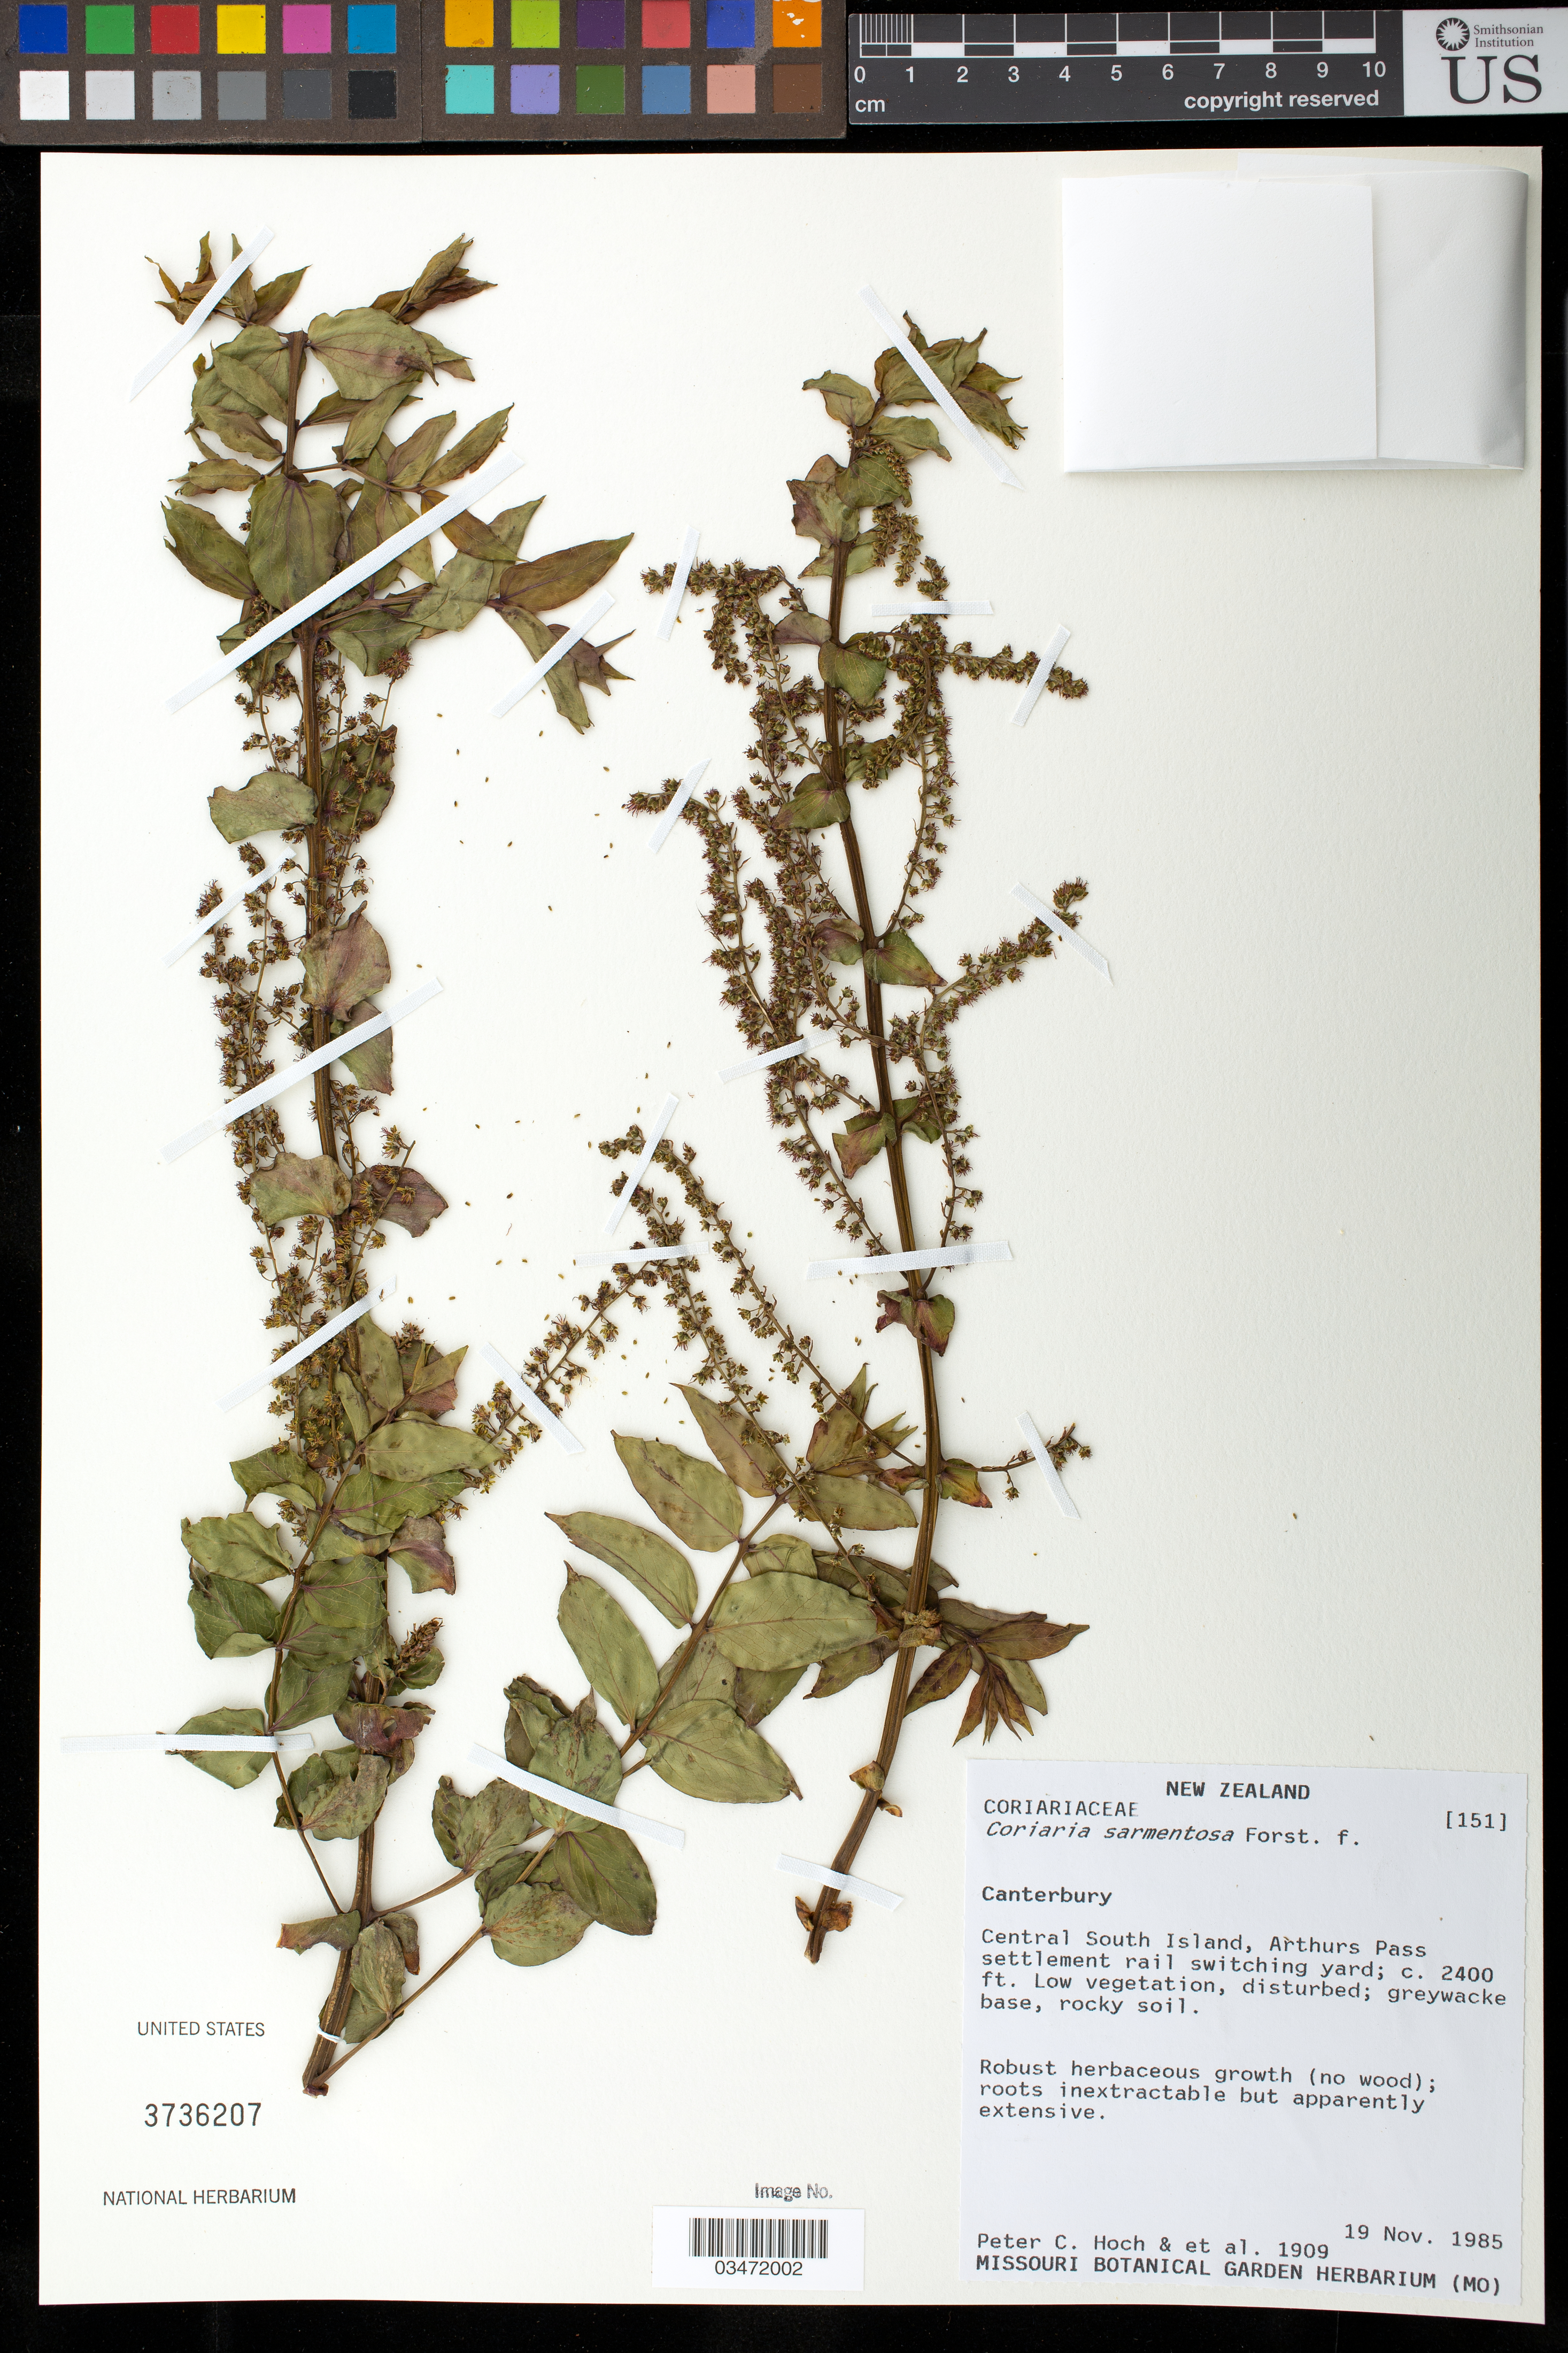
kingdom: Plantae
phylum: Tracheophyta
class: Magnoliopsida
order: Cucurbitales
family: Coriariaceae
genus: Coriaria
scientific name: Coriaria sarmentosa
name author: G. Forst.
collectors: P. C. Hoch et al.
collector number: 1909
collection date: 1985-11-19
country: New Zealand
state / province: Canterbury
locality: Central South Island, Arthurs Pass settlement rail switching yard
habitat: Low vegetation, disturbed; greywacke base, rocky soil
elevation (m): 732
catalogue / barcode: US 3736207